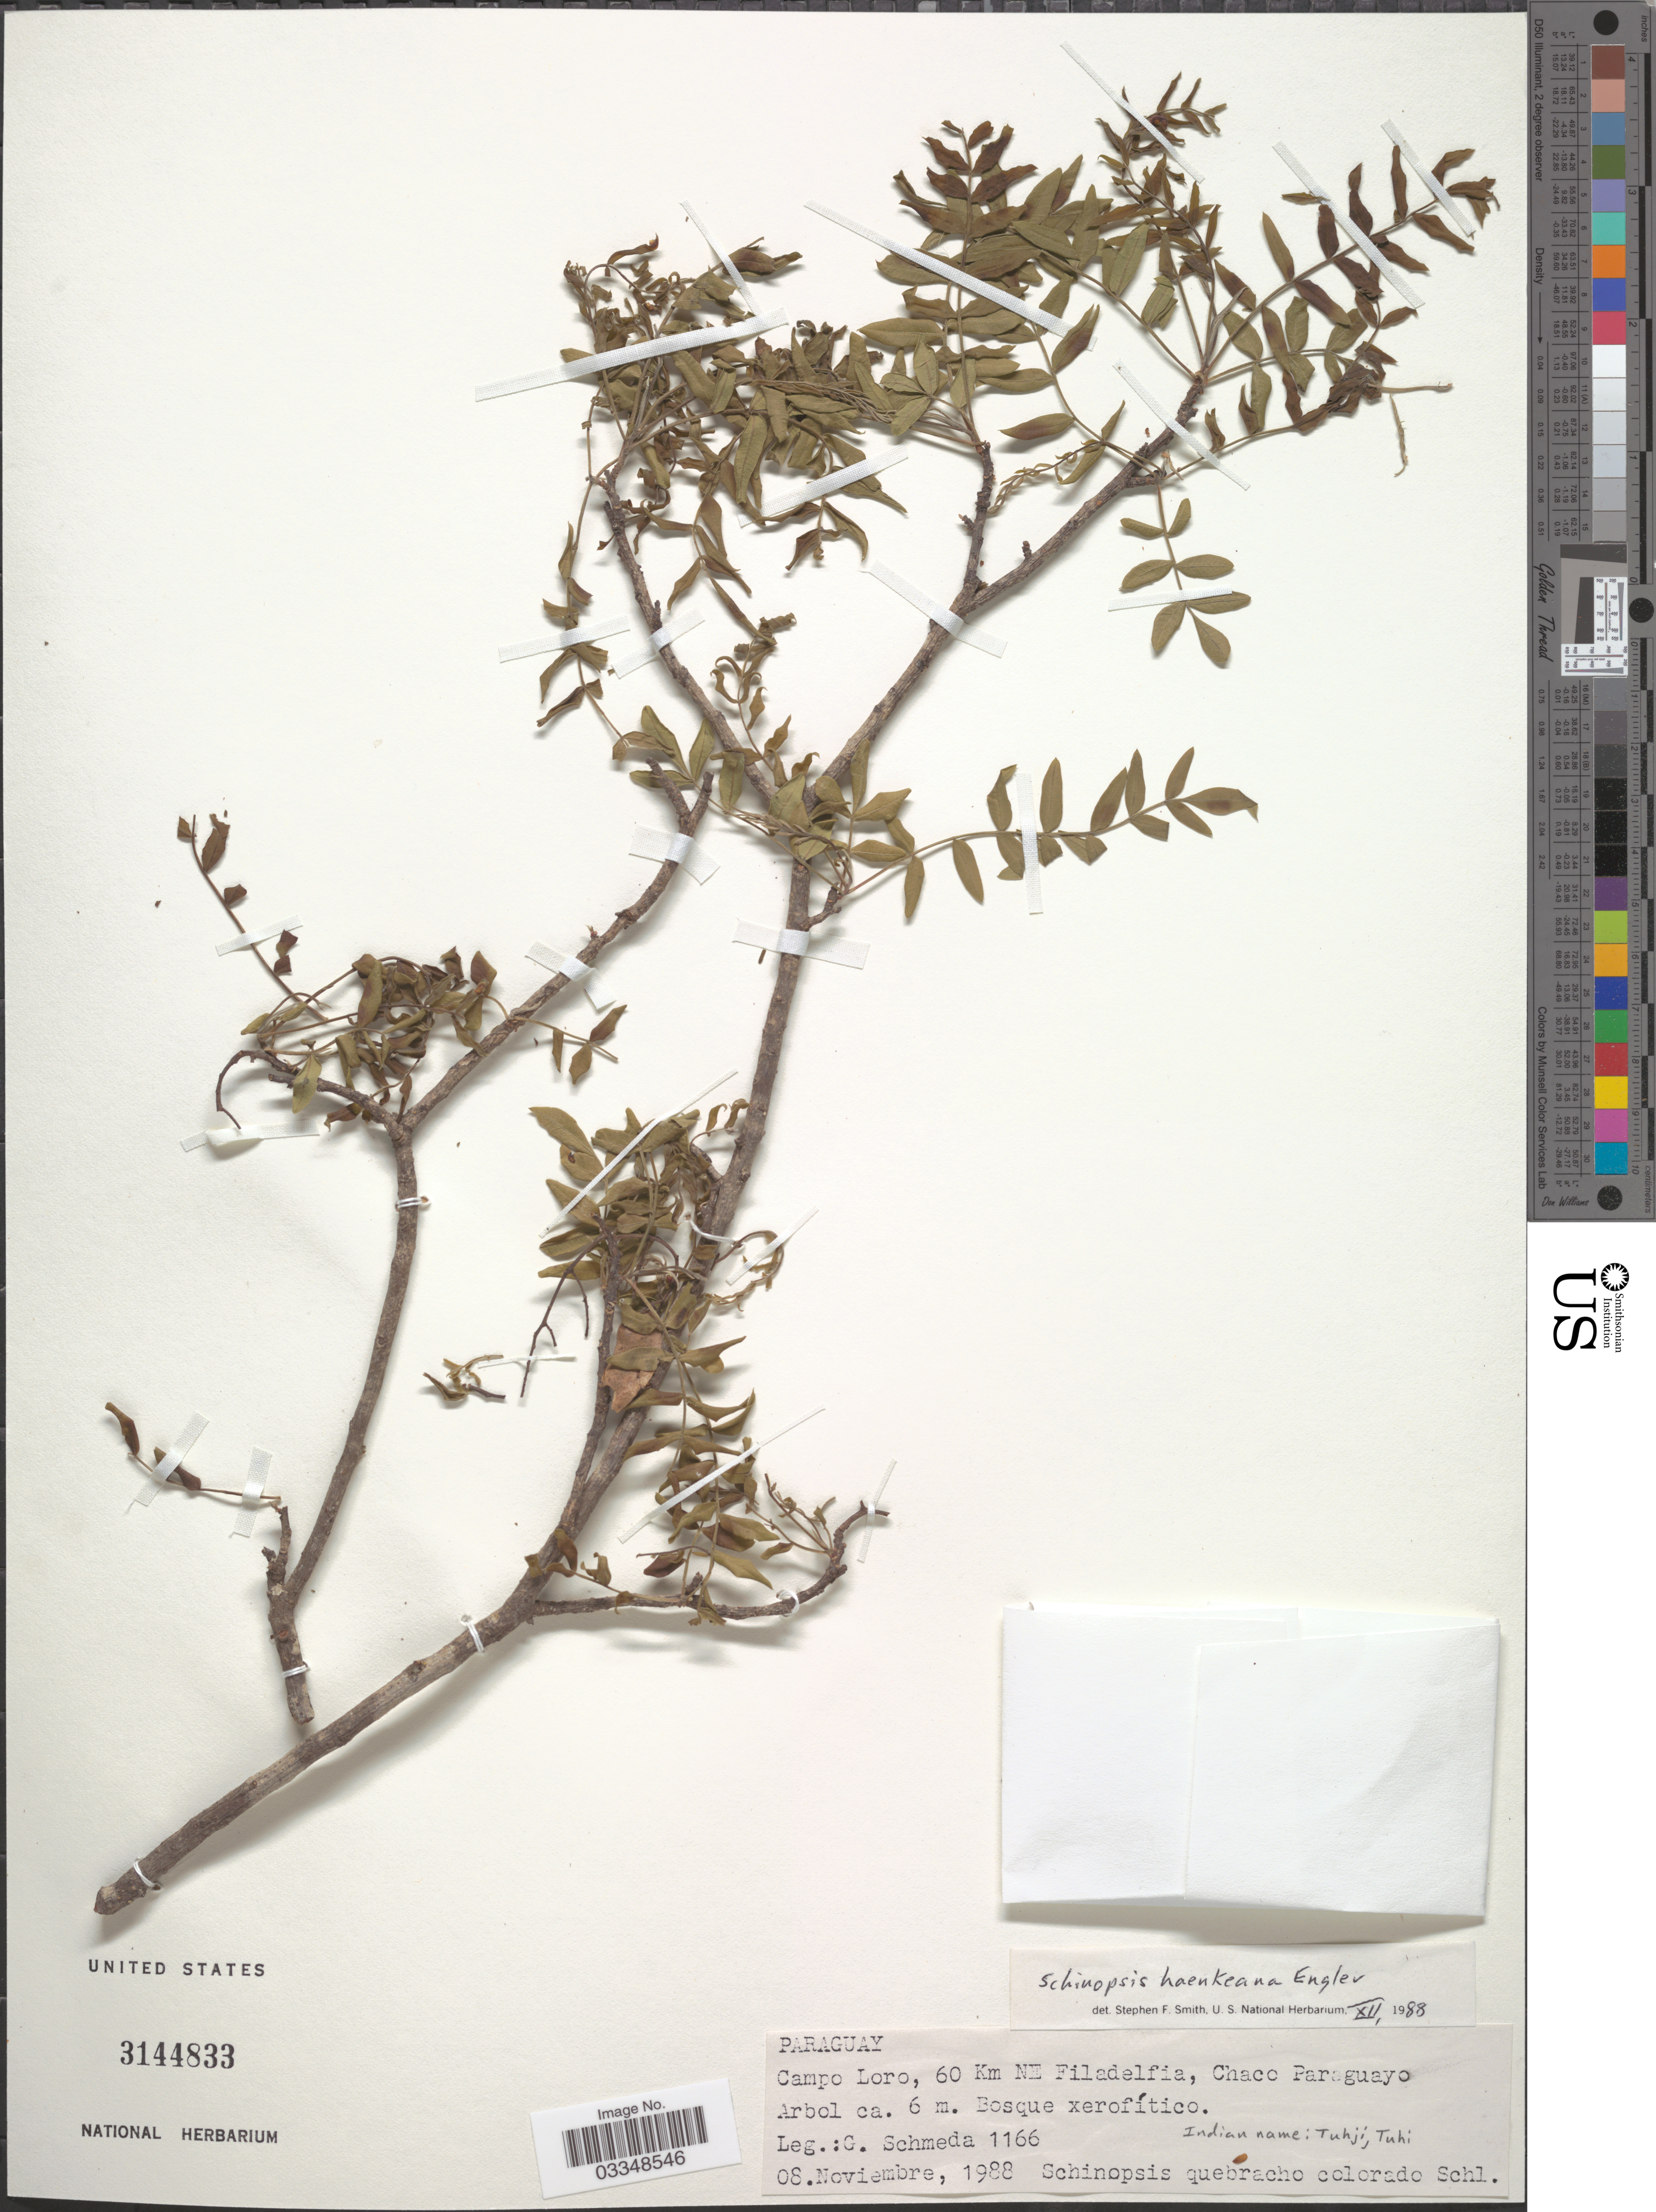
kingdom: Plantae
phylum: Tracheophyta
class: Magnoliopsida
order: Sapindales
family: Anacardiaceae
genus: Schinopsis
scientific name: Schinopsis haenkeana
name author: Engl.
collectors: G. Schmeda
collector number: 1166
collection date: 1988-11-08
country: Paraguay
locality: Campo Loro, 60 Km NE Filadelfia, Chaco Paraguayo.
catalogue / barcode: US 3144833